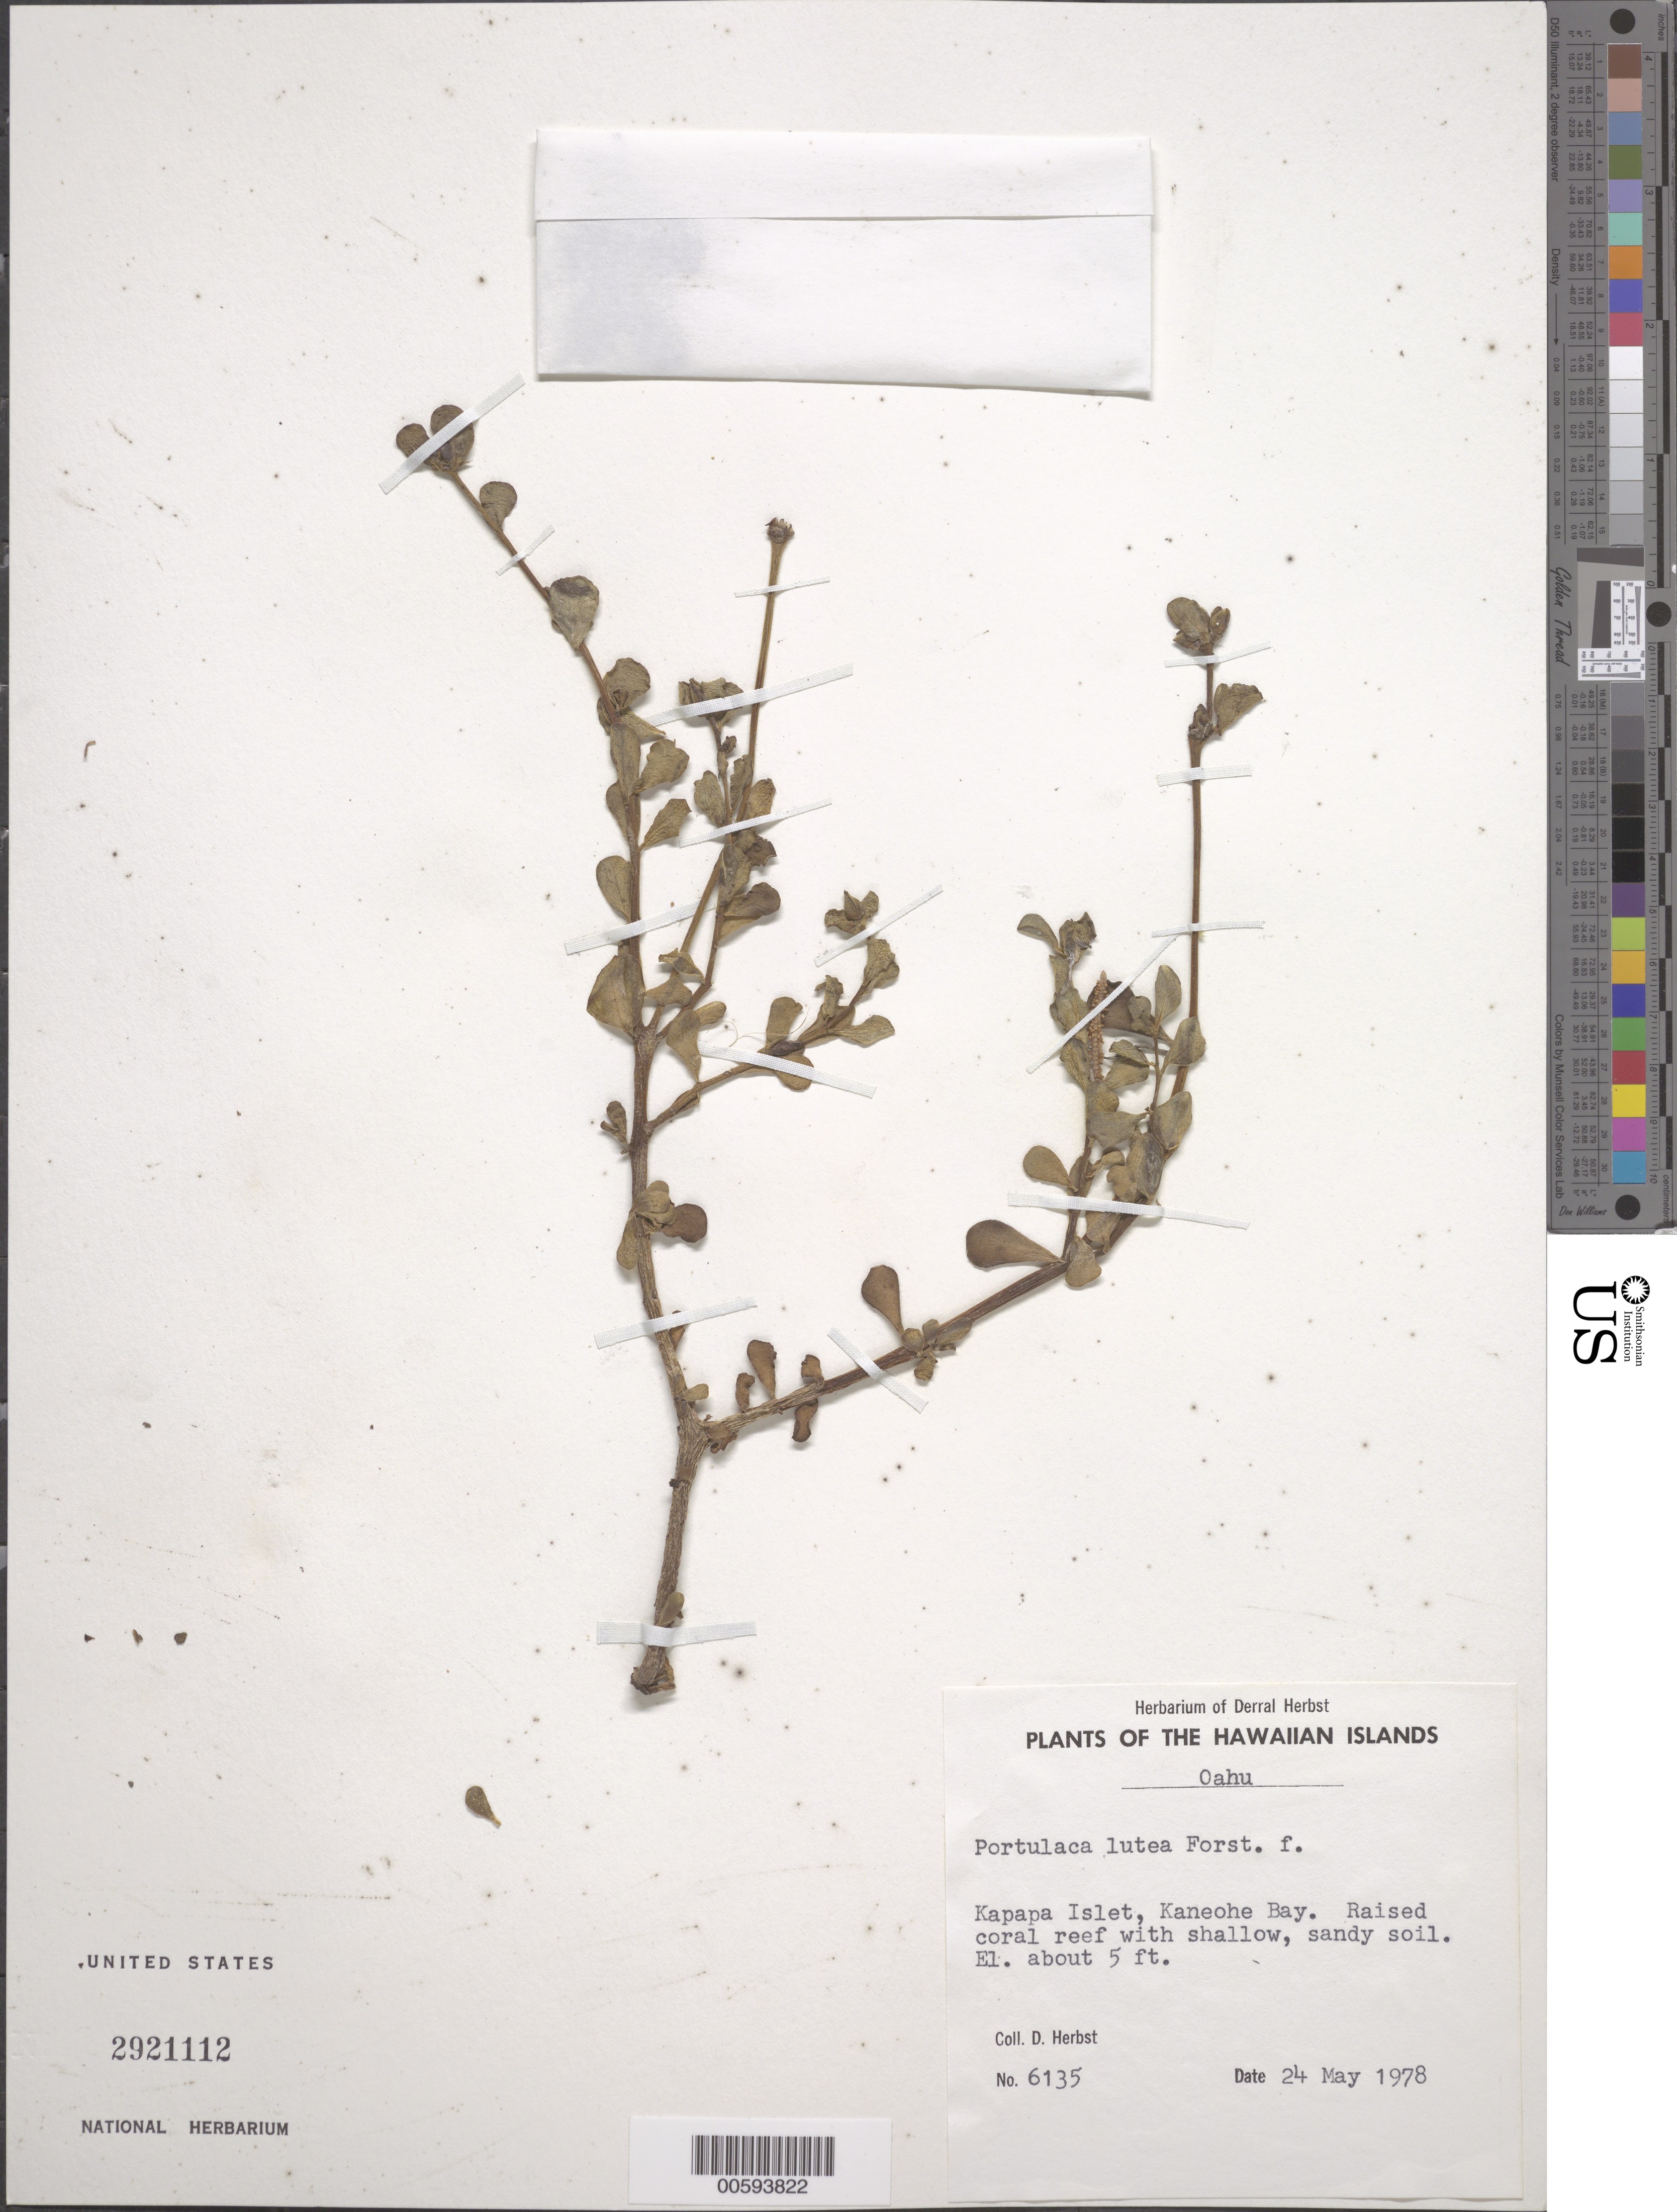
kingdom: Plantae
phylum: Tracheophyta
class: Magnoliopsida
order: Caryophyllales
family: Portulacaceae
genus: Portulaca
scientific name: Portulaca lutea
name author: Sol. ex G. Forst.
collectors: D. Herbst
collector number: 6135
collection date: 1978-05-24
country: United States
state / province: Hawaii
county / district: Honolulu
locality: The Hawaiian Islands. Oahu. Kapapa Islet, Kaneohe Bay.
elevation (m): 2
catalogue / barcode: US 2921112